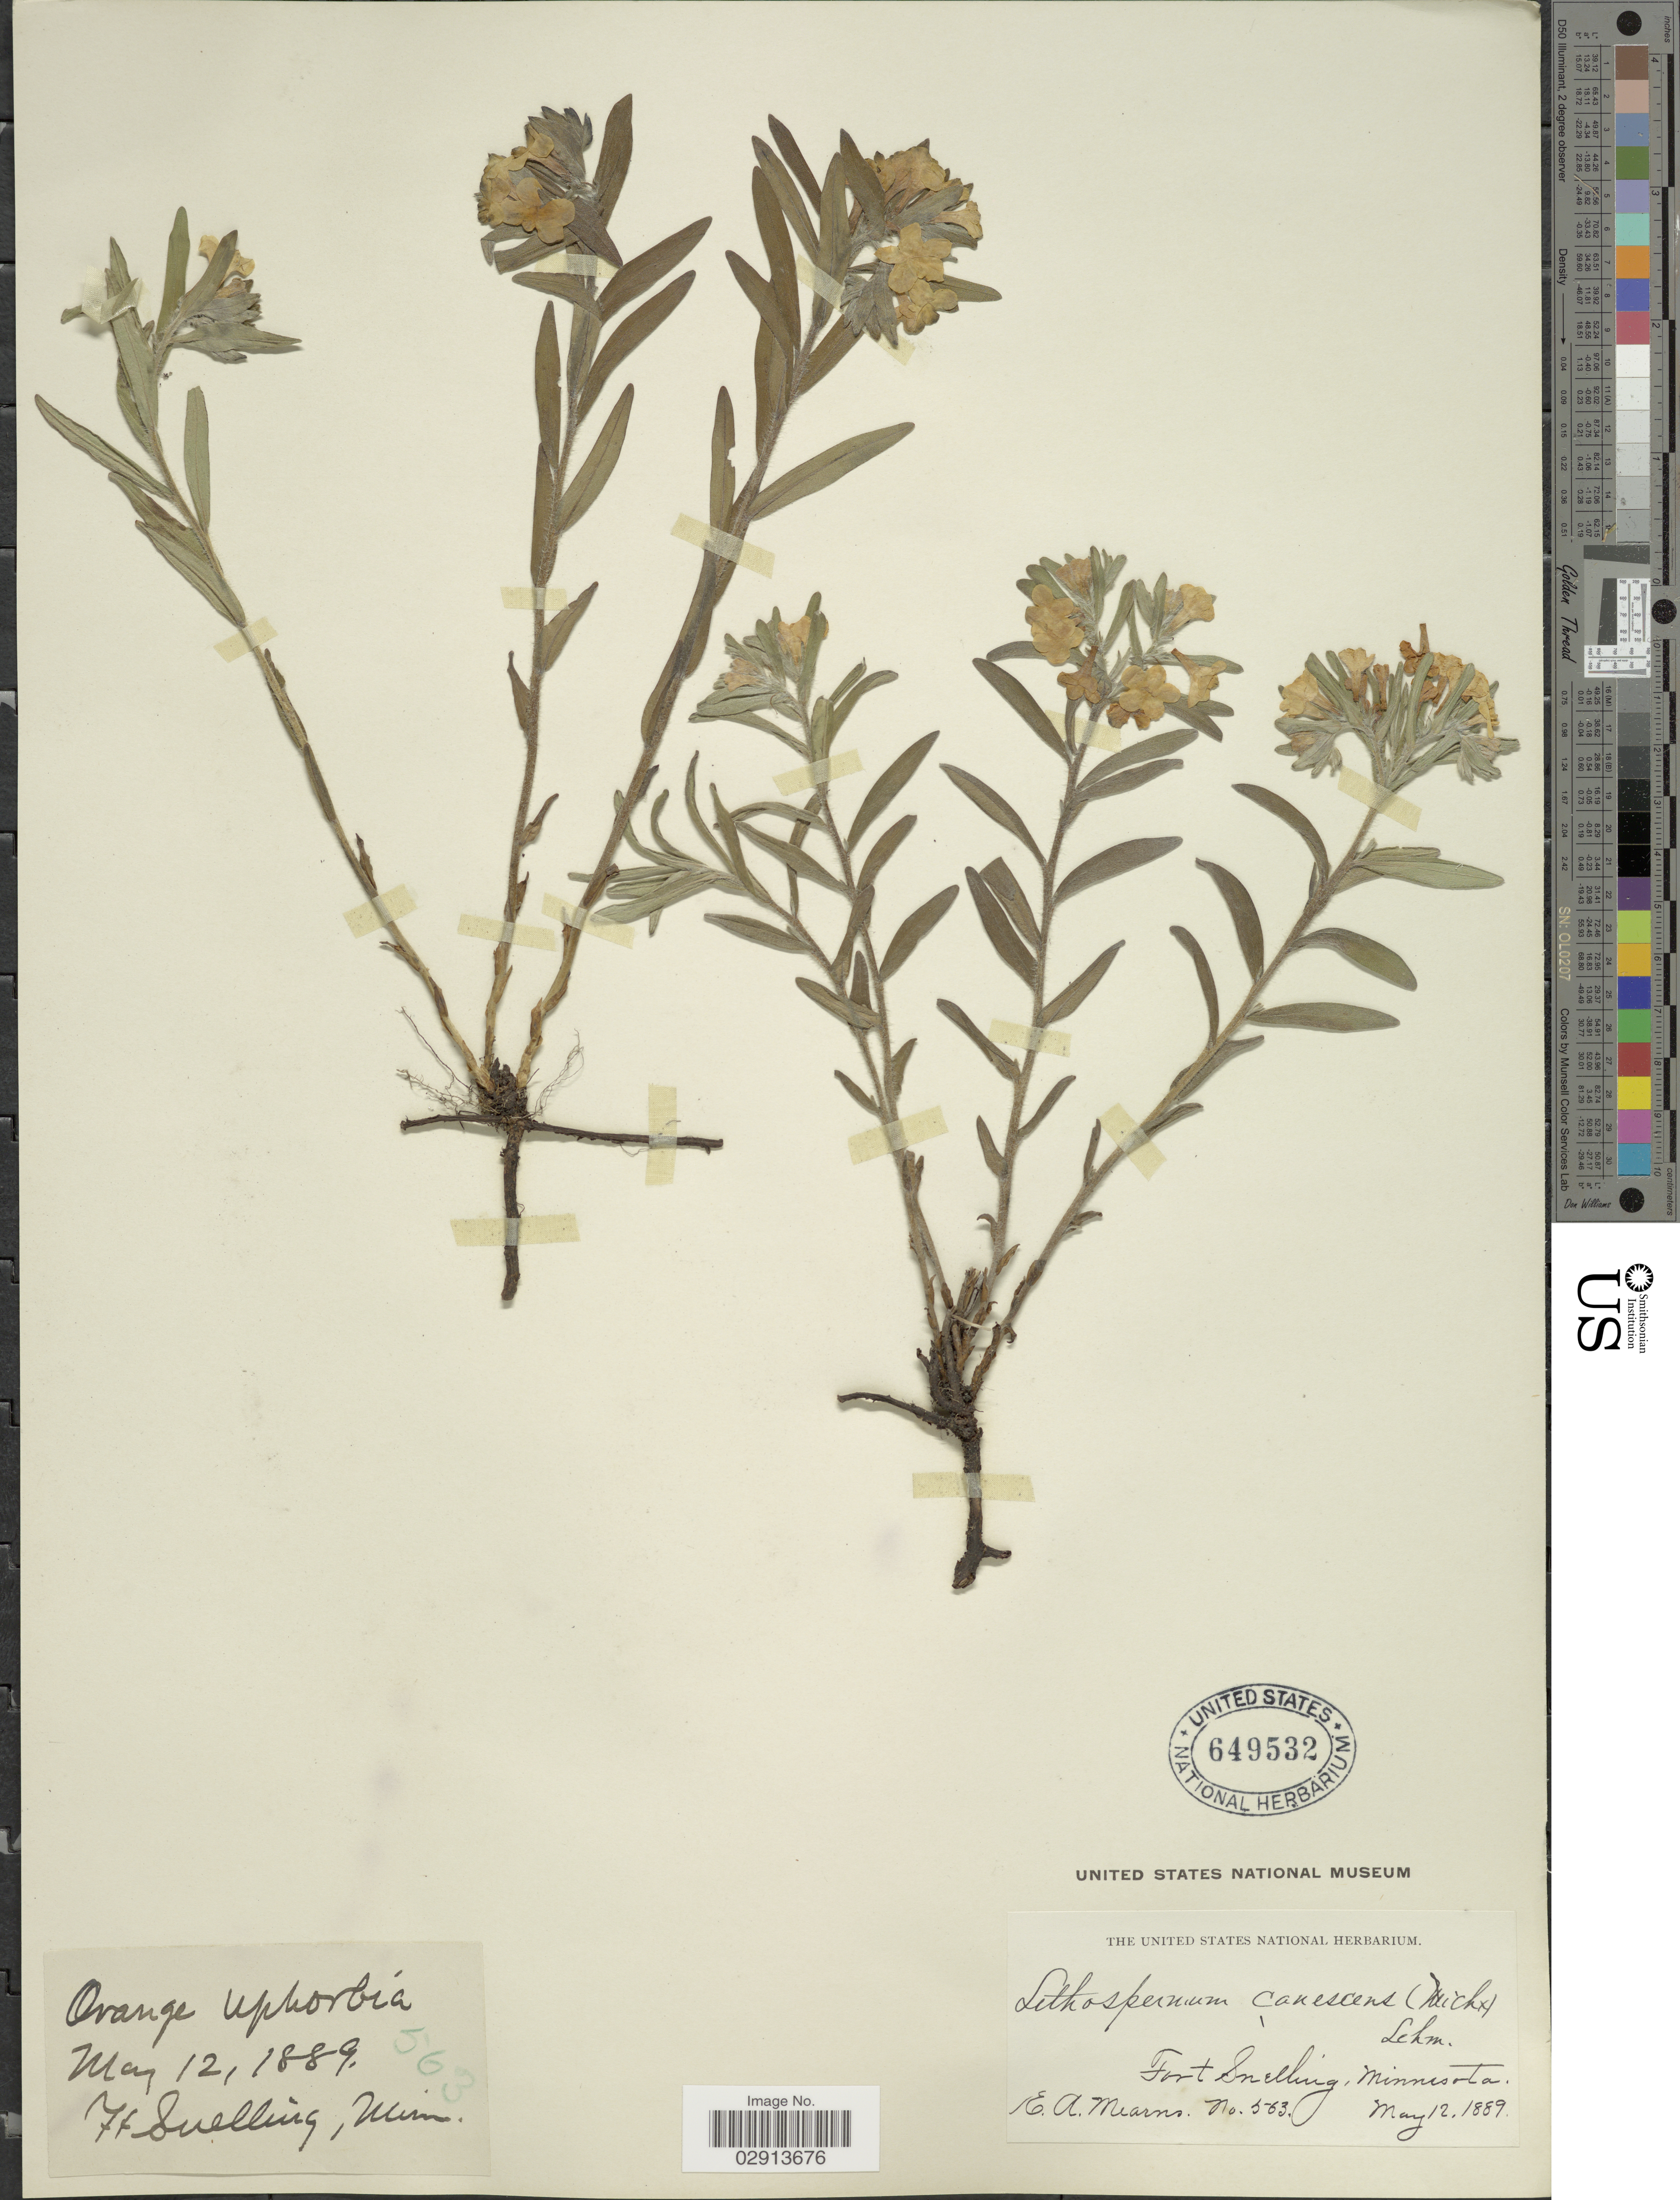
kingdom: Plantae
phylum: Tracheophyta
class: Magnoliopsida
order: Boraginales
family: Boraginaceae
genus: Lithospermum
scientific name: Lithospermum canescens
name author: (Michx.) Lehm.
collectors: E. A. Mearns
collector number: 563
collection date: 1889-05-12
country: United States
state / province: Minnesota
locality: Fort Snelling, Minnesota.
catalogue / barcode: US 649532